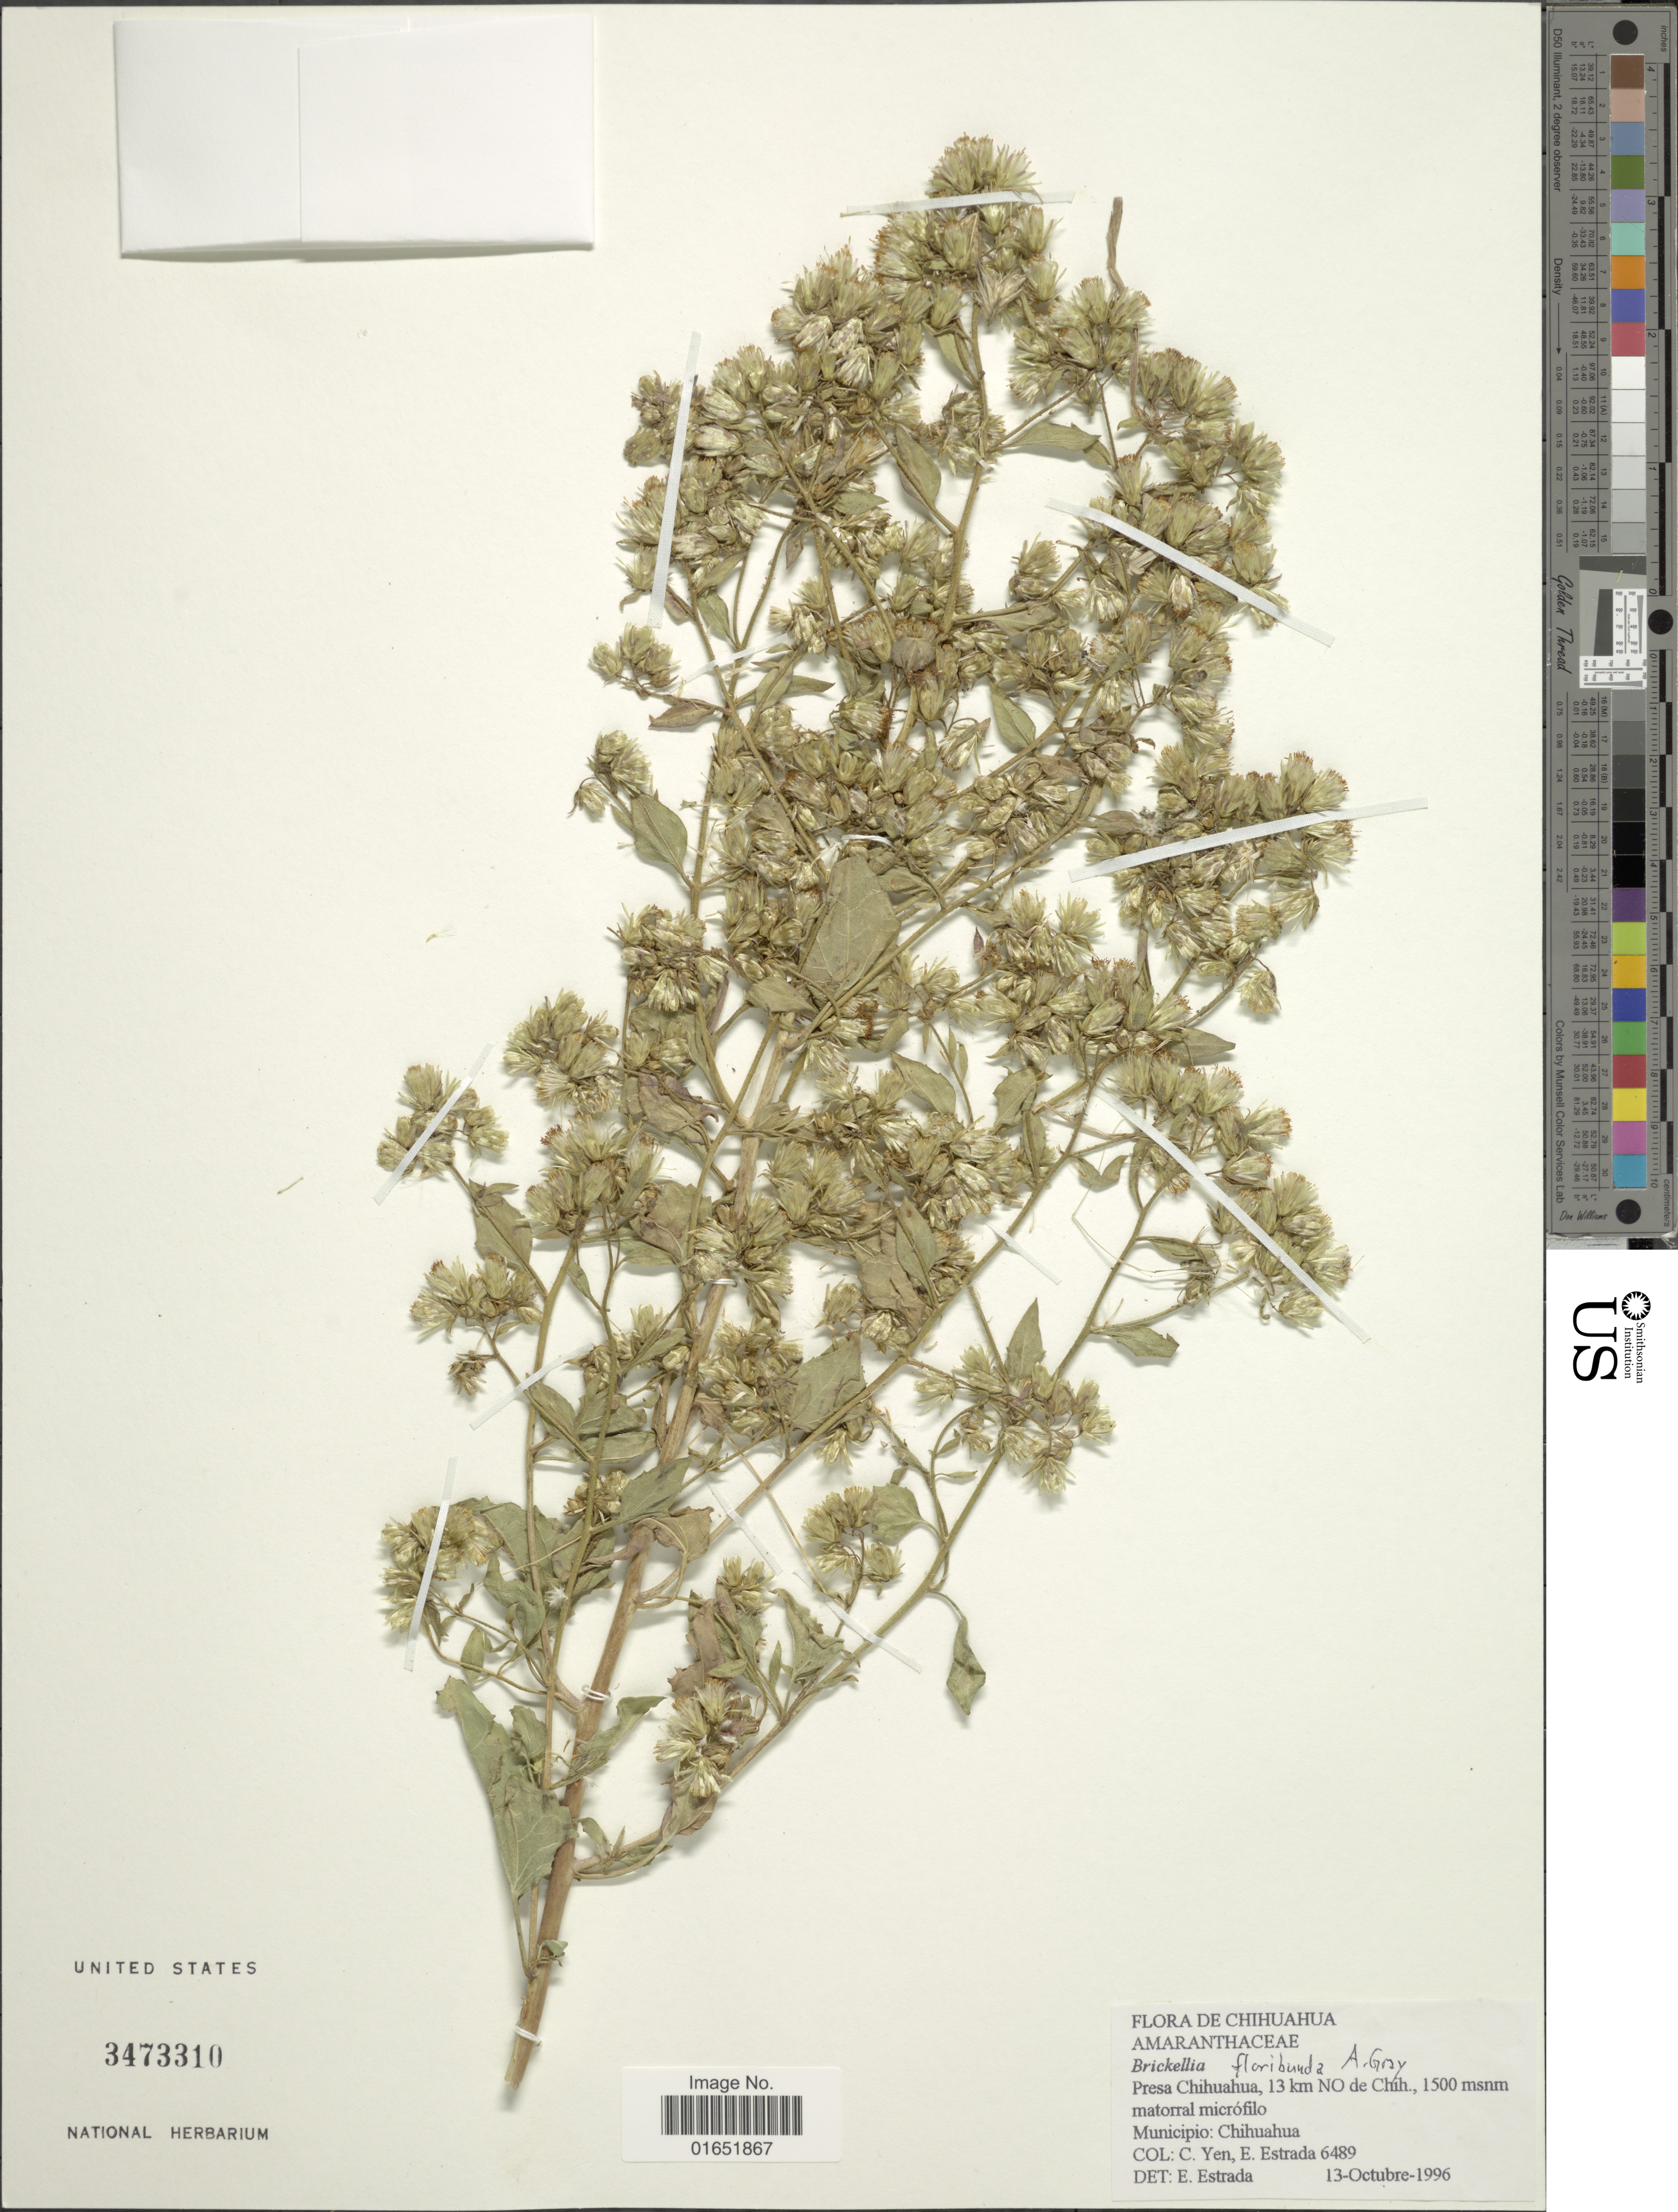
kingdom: Plantae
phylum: Tracheophyta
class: Magnoliopsida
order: Asterales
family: Asteraceae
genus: Brickellia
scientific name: Brickellia floribunda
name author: A. Gray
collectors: C. Yen & E. Estrada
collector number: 6489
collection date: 1996-10-13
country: Mexico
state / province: Chihuahua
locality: Presa Chihuahua, 13 km NO de Chih, Municpio: Chihuahua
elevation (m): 1500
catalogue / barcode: US 3473310